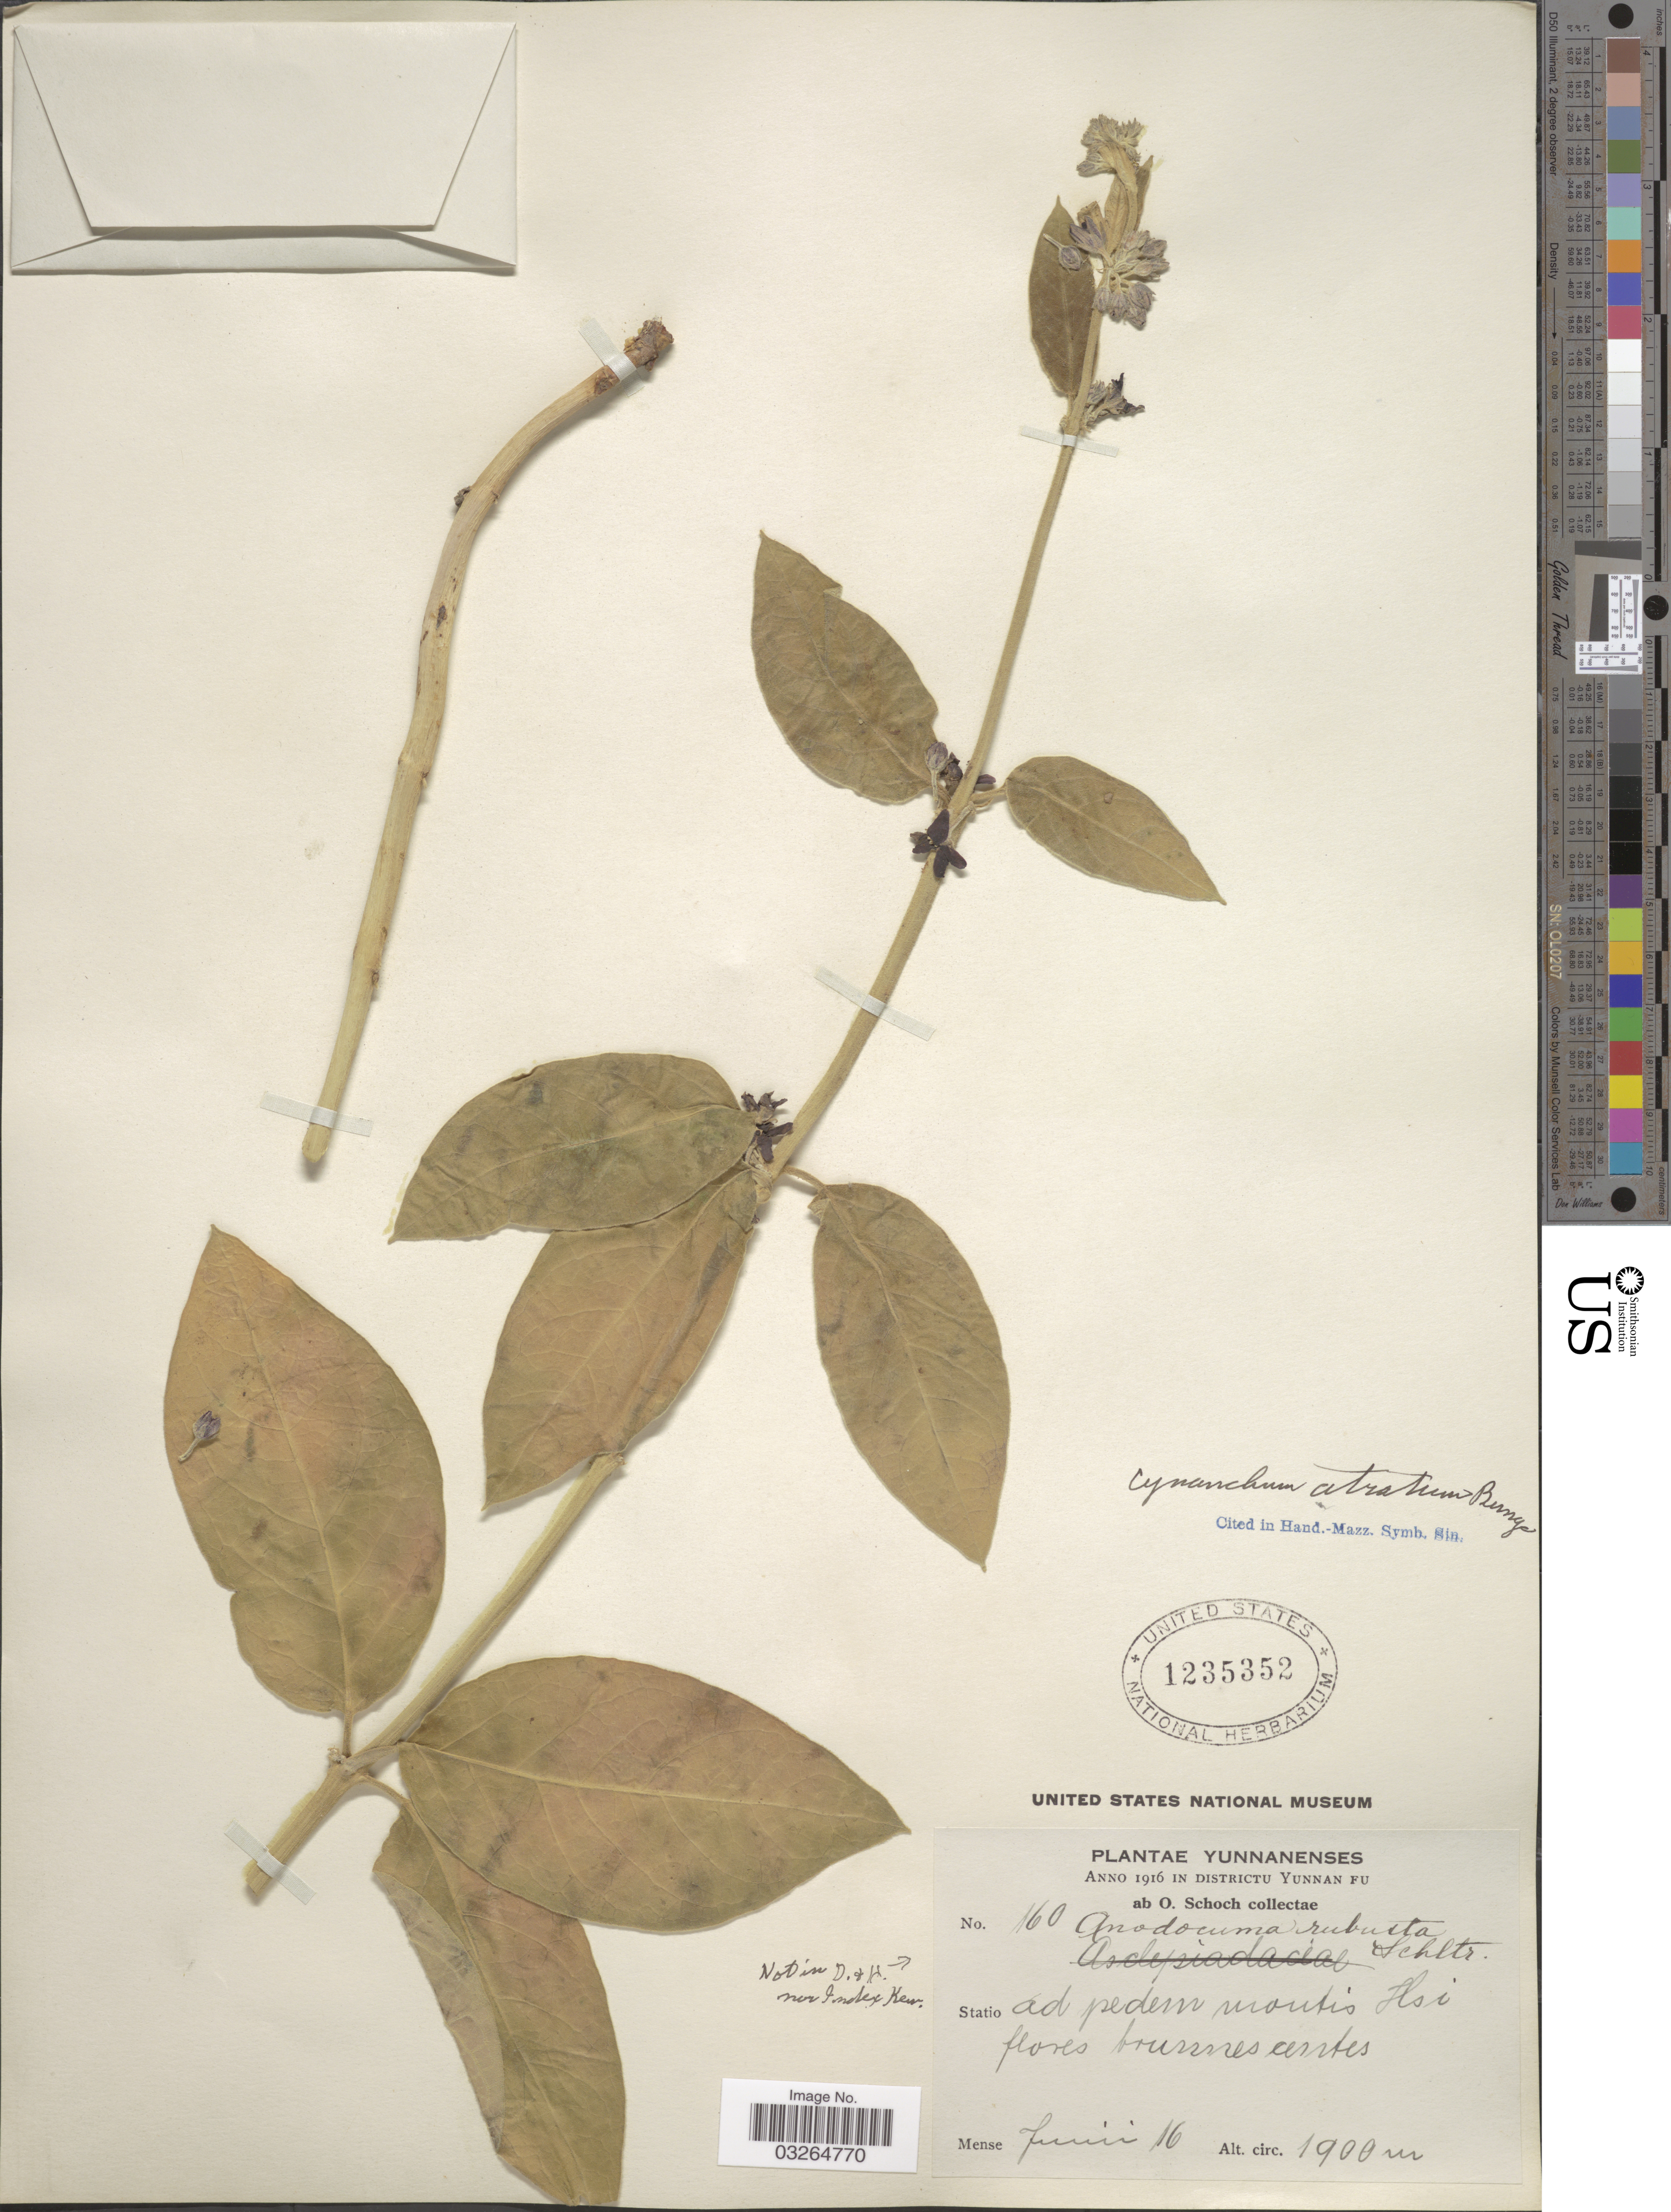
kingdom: Plantae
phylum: Tracheophyta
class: Magnoliopsida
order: Gentianales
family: Apocynaceae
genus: Cynanchum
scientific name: Cynanchum atratum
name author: Bunge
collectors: O. Schoch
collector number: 160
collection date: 1916-06-16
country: China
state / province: Yunnan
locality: In Districtu Yunnan Fu. Statio ad pedem montis Hsi.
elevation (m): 1900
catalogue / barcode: US 1235352